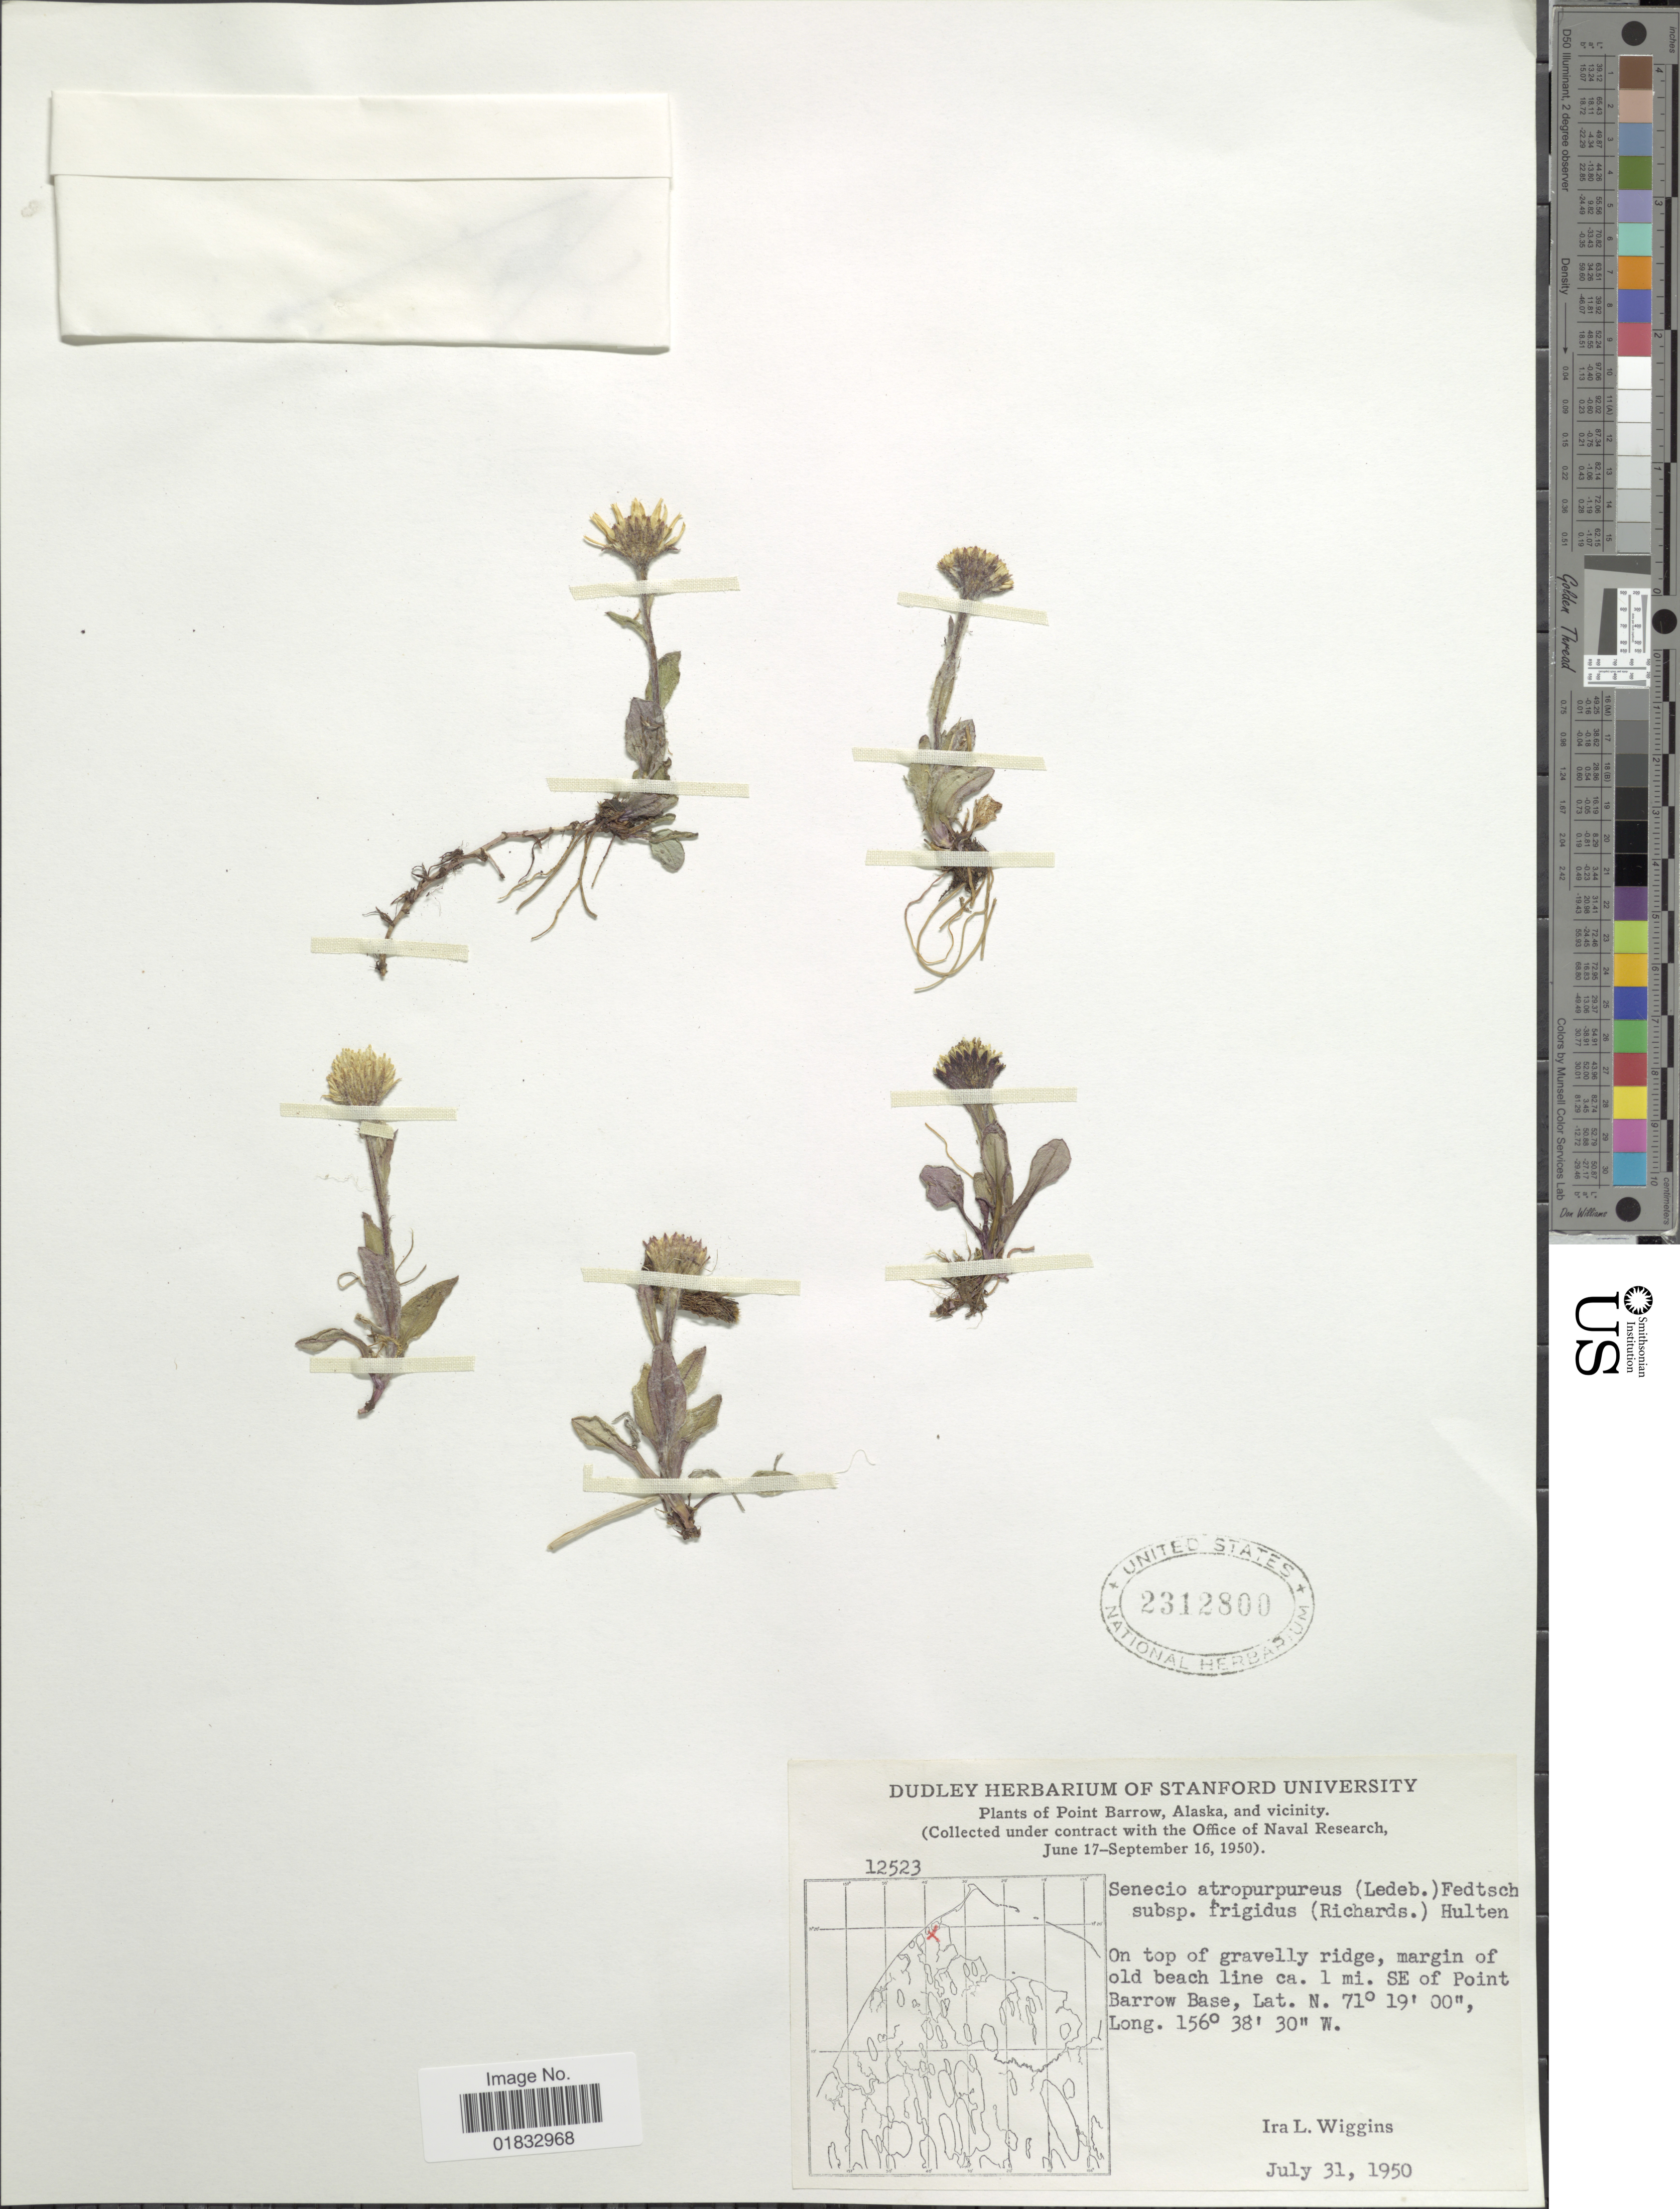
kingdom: Plantae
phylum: Tracheophyta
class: Magnoliopsida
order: Asterales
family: Asteraceae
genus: Tephroseris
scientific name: Tephroseris frigida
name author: (Richardson) Holub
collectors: I. L. Wiggins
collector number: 12523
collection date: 1950-07-31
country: United States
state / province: Alaska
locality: Point Barrow, Alaska, and vicinity, On top of gravelly ridge, margin of old beach line ca. 1 mi SE of Point Barrow Base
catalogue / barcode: US 2312800